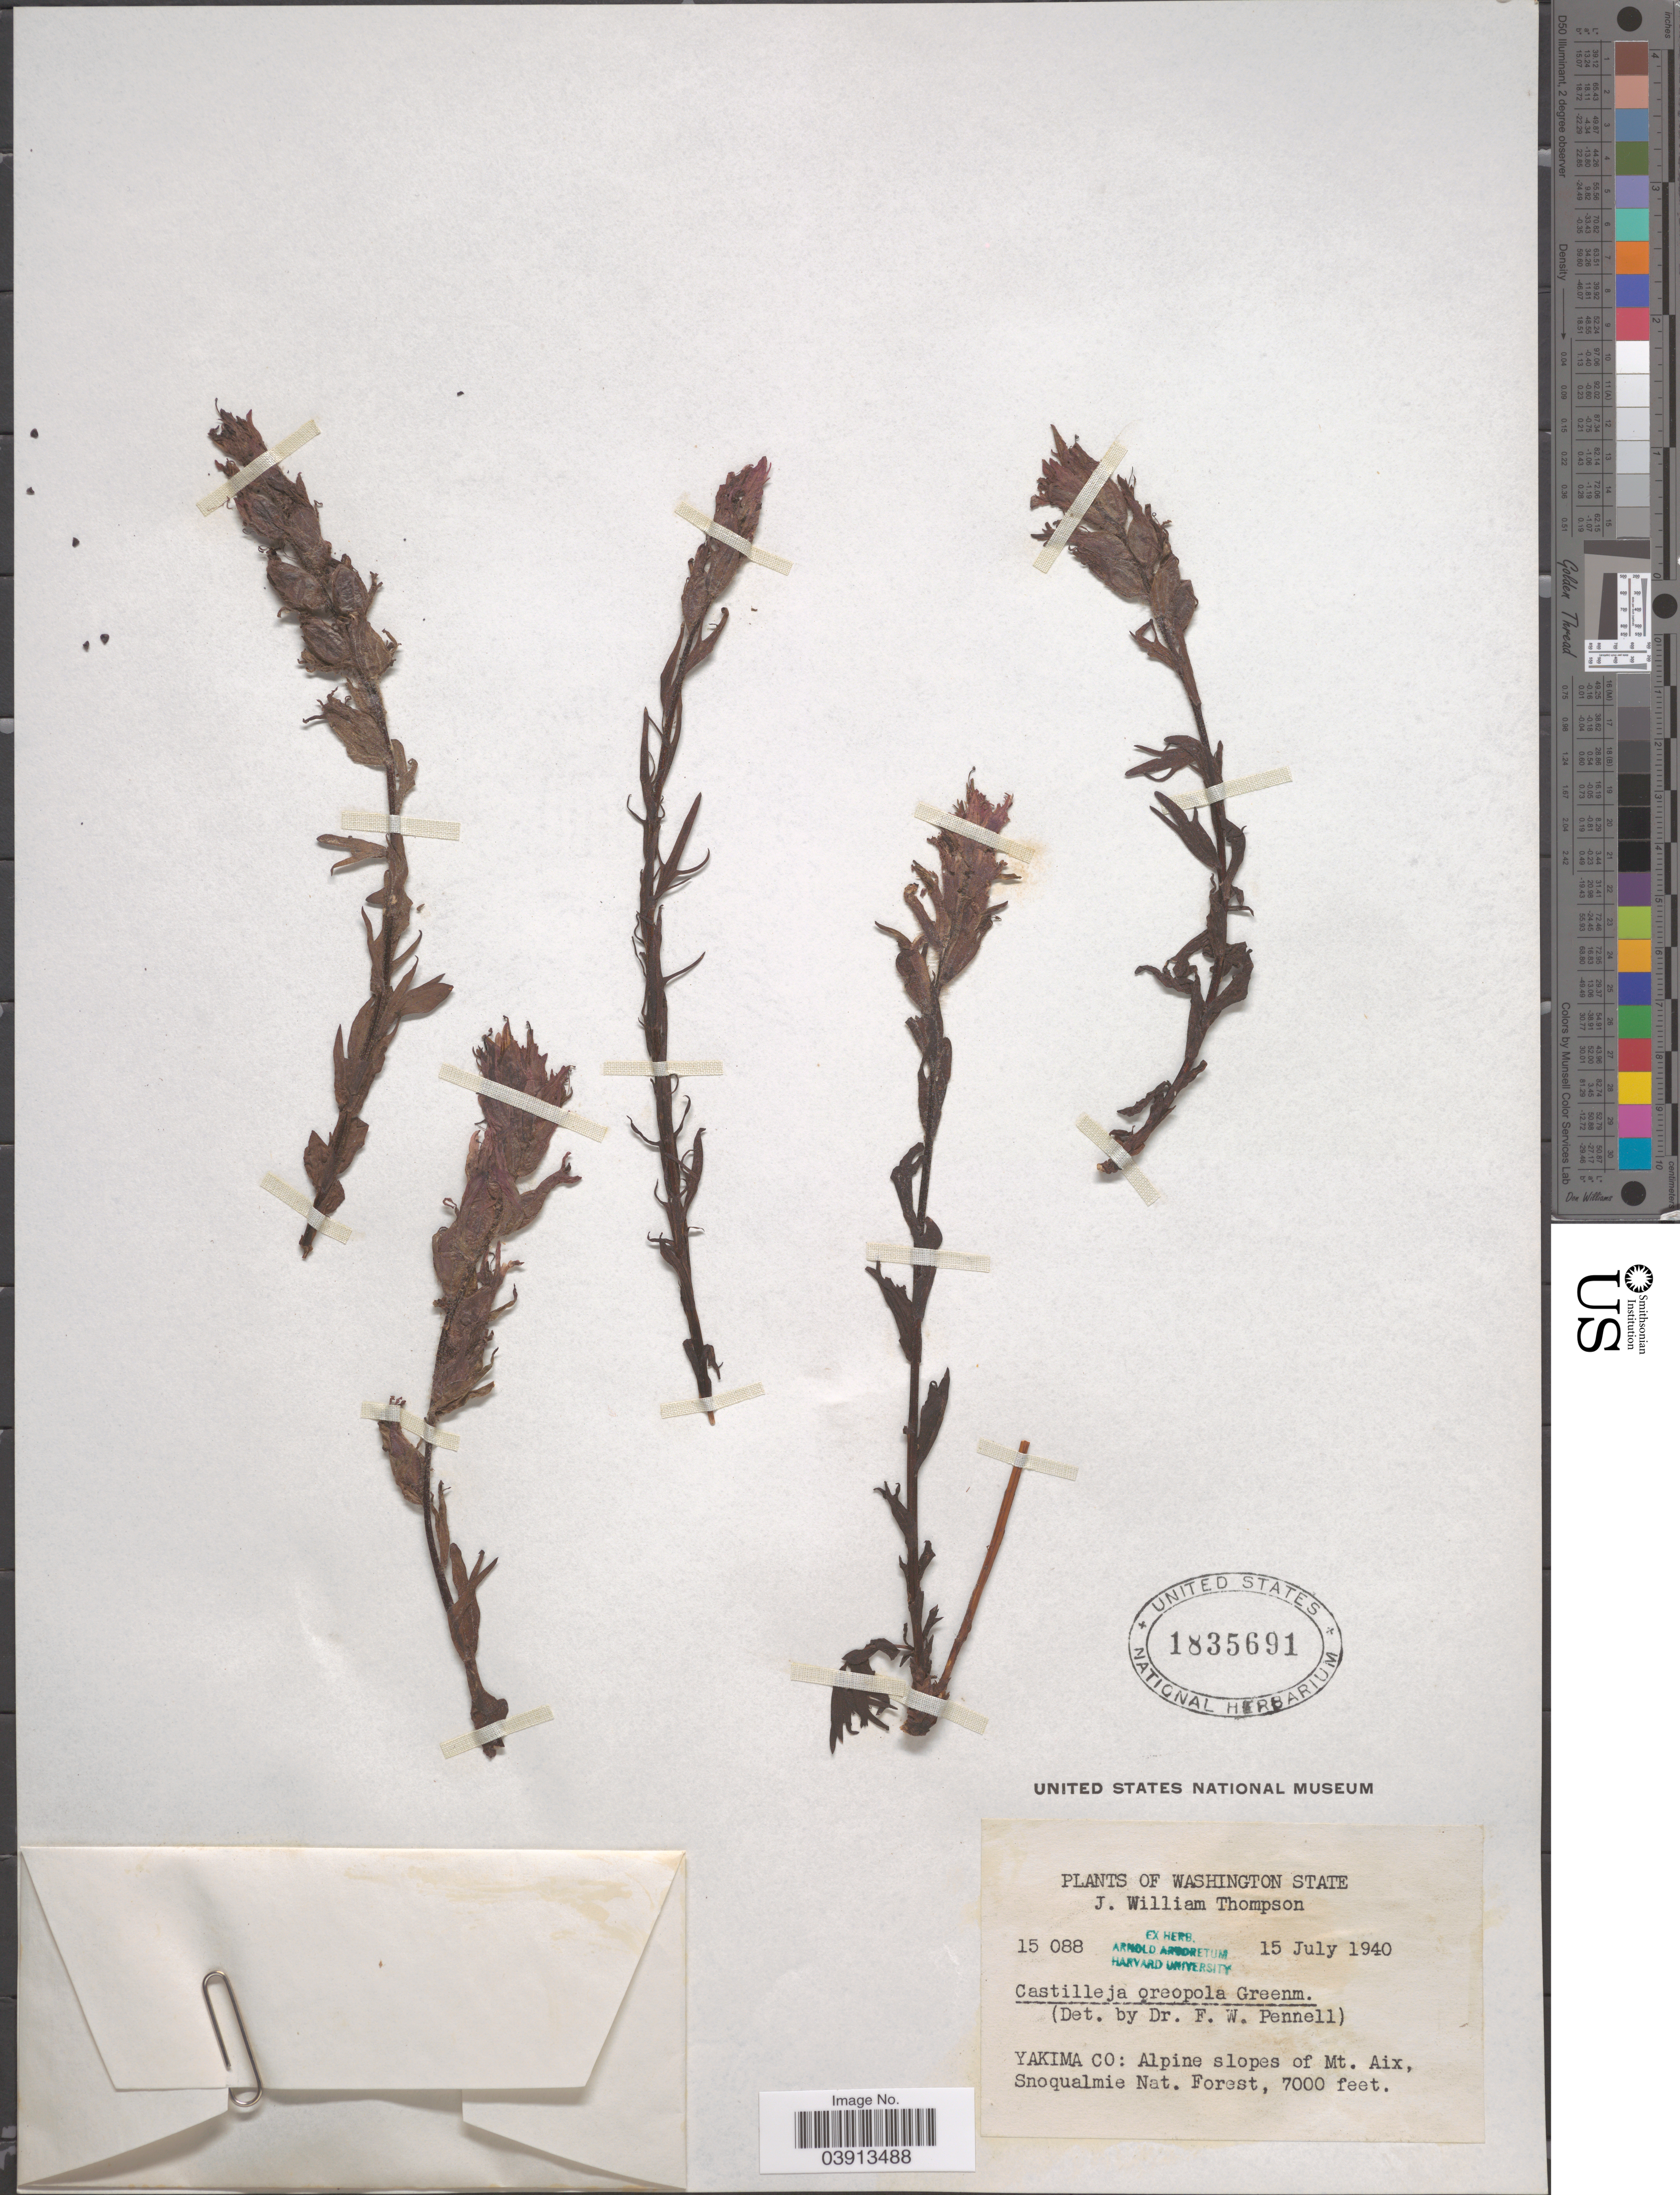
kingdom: Plantae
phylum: Tracheophyta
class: Magnoliopsida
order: Lamiales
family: Orobanchaceae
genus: Castilleja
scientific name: Castilleja parviflora var. oreopola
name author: (Greenm.) Ownbey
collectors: J. W. Thompson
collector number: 15088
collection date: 1940-07-15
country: United States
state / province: Washington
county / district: Yakima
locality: Yakima Co: Alpine slopes of Mt. Aix, Snoqualmie Nat. Forest.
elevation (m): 2134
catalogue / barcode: US 1835691